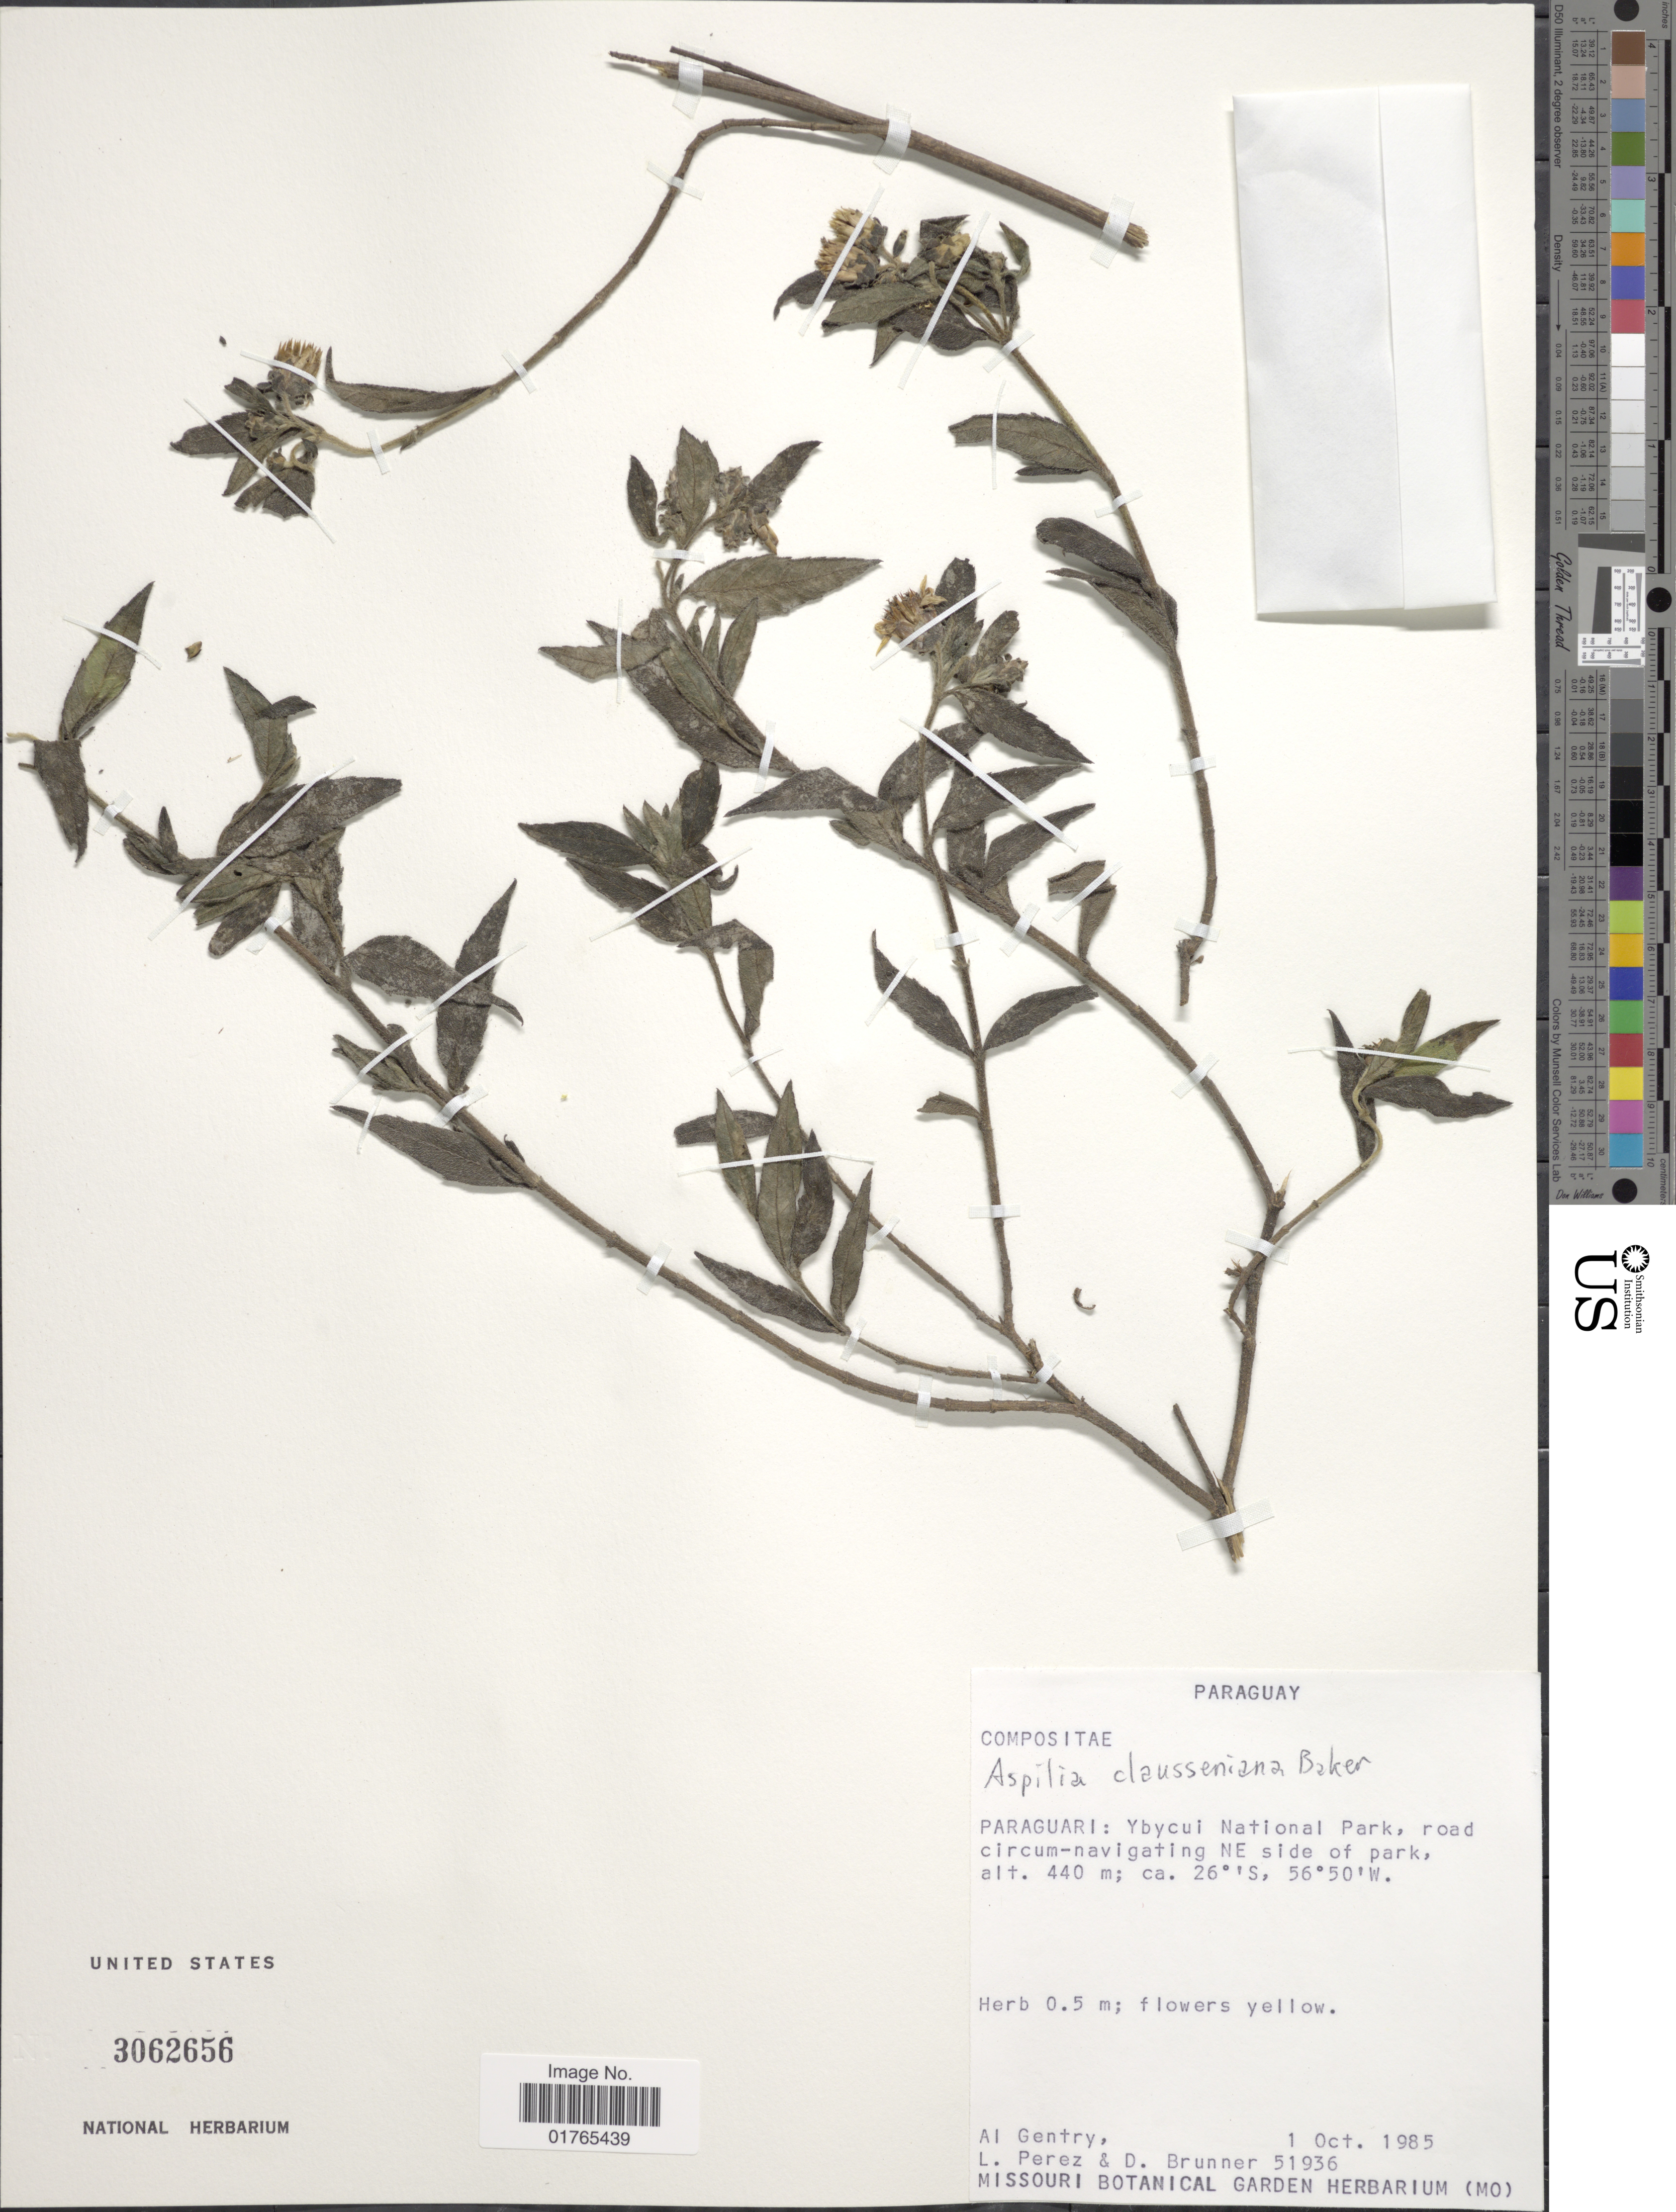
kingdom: Plantae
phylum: Tracheophyta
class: Magnoliopsida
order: Asterales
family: Asteraceae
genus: Aspilia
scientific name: Aspilia clausseniana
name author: Baker in Mart.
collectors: A. H. Gentry, L. Perez & D. Brunner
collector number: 51936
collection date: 1985-10-01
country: Paraguay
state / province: Paraguari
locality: Ybycui National Park, road circum-navigating NE side of park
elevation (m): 440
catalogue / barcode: US 3062656